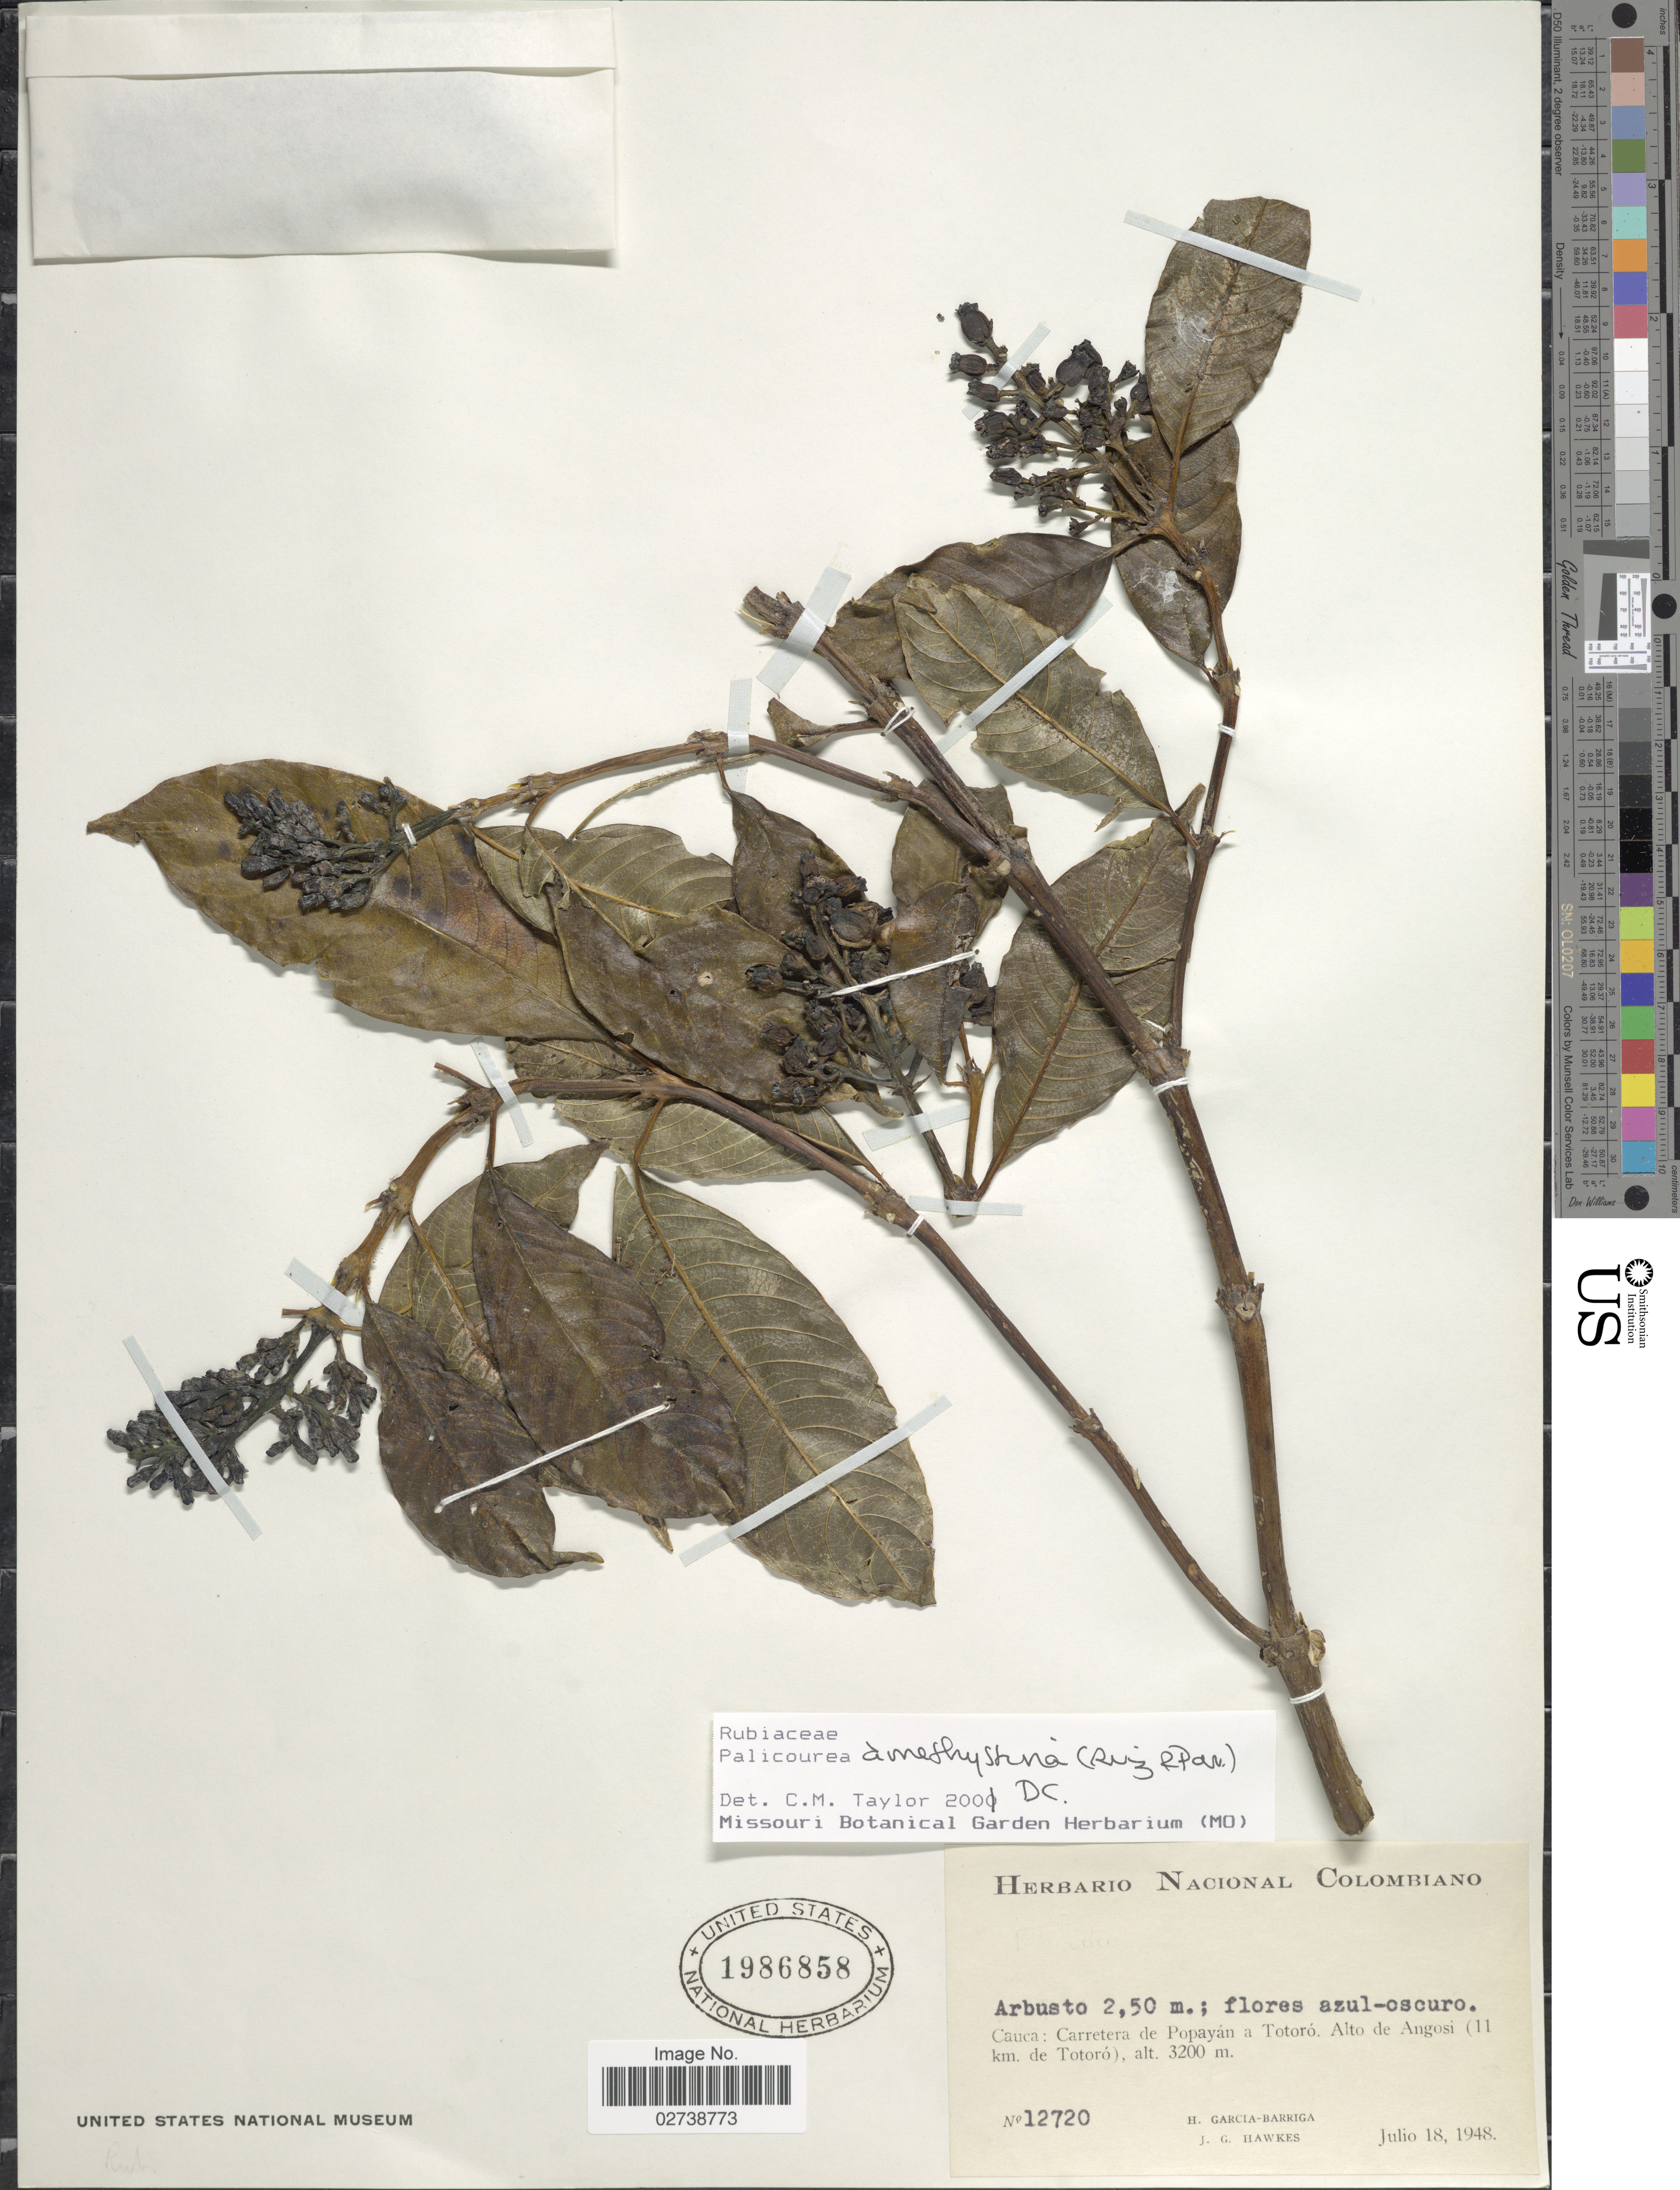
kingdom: Plantae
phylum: Tracheophyta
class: Magnoliopsida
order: Gentianales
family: Rubiaceae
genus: Palicourea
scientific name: Palicourea amethystina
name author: (Ruiz & Pav.) DC.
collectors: H. García Barriga & J. Hawkes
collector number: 12720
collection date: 1948-07-18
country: Colombia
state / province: Cauca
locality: Carretera de Popayán a Totoró. Alto de Angosí (11 km de Totoró)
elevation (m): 3200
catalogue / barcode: US 1986858